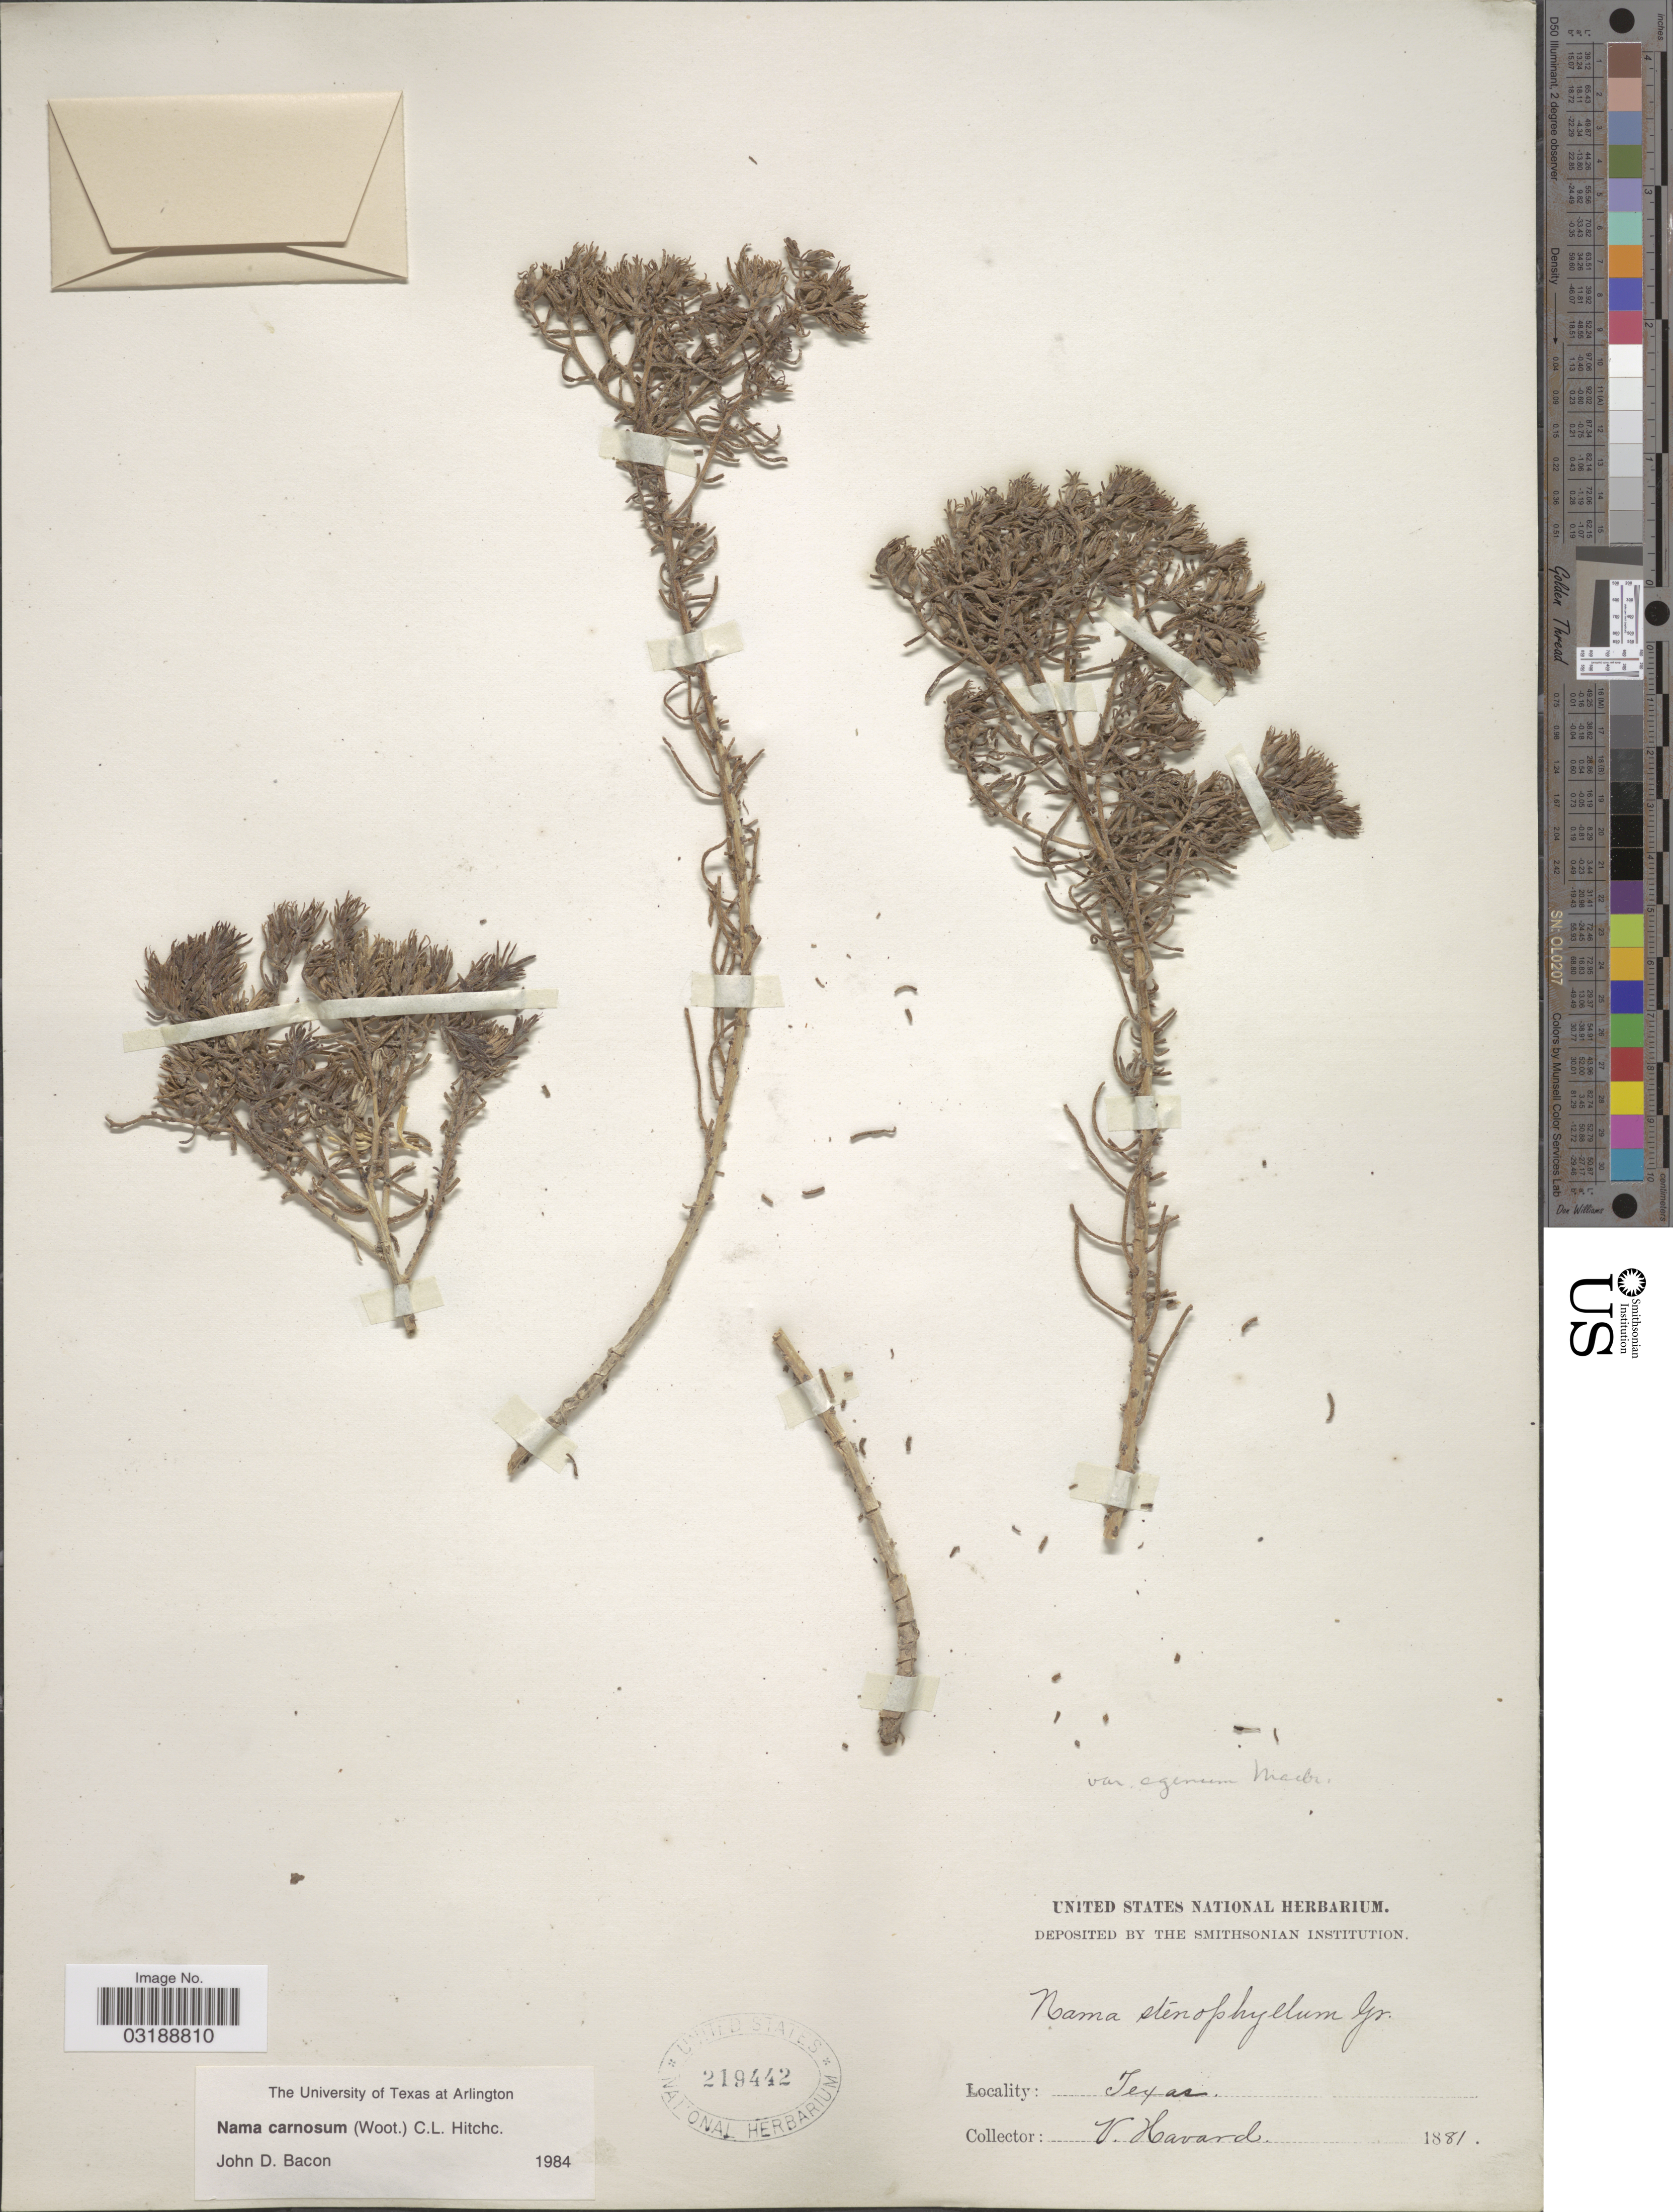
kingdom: Plantae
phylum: Tracheophyta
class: Magnoliopsida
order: Boraginales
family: Namaceae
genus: Nama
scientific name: Nama carnosa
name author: (Wooton) C.L. Hitchc.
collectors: V. Havard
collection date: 1881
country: United States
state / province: Texas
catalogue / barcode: US 219442